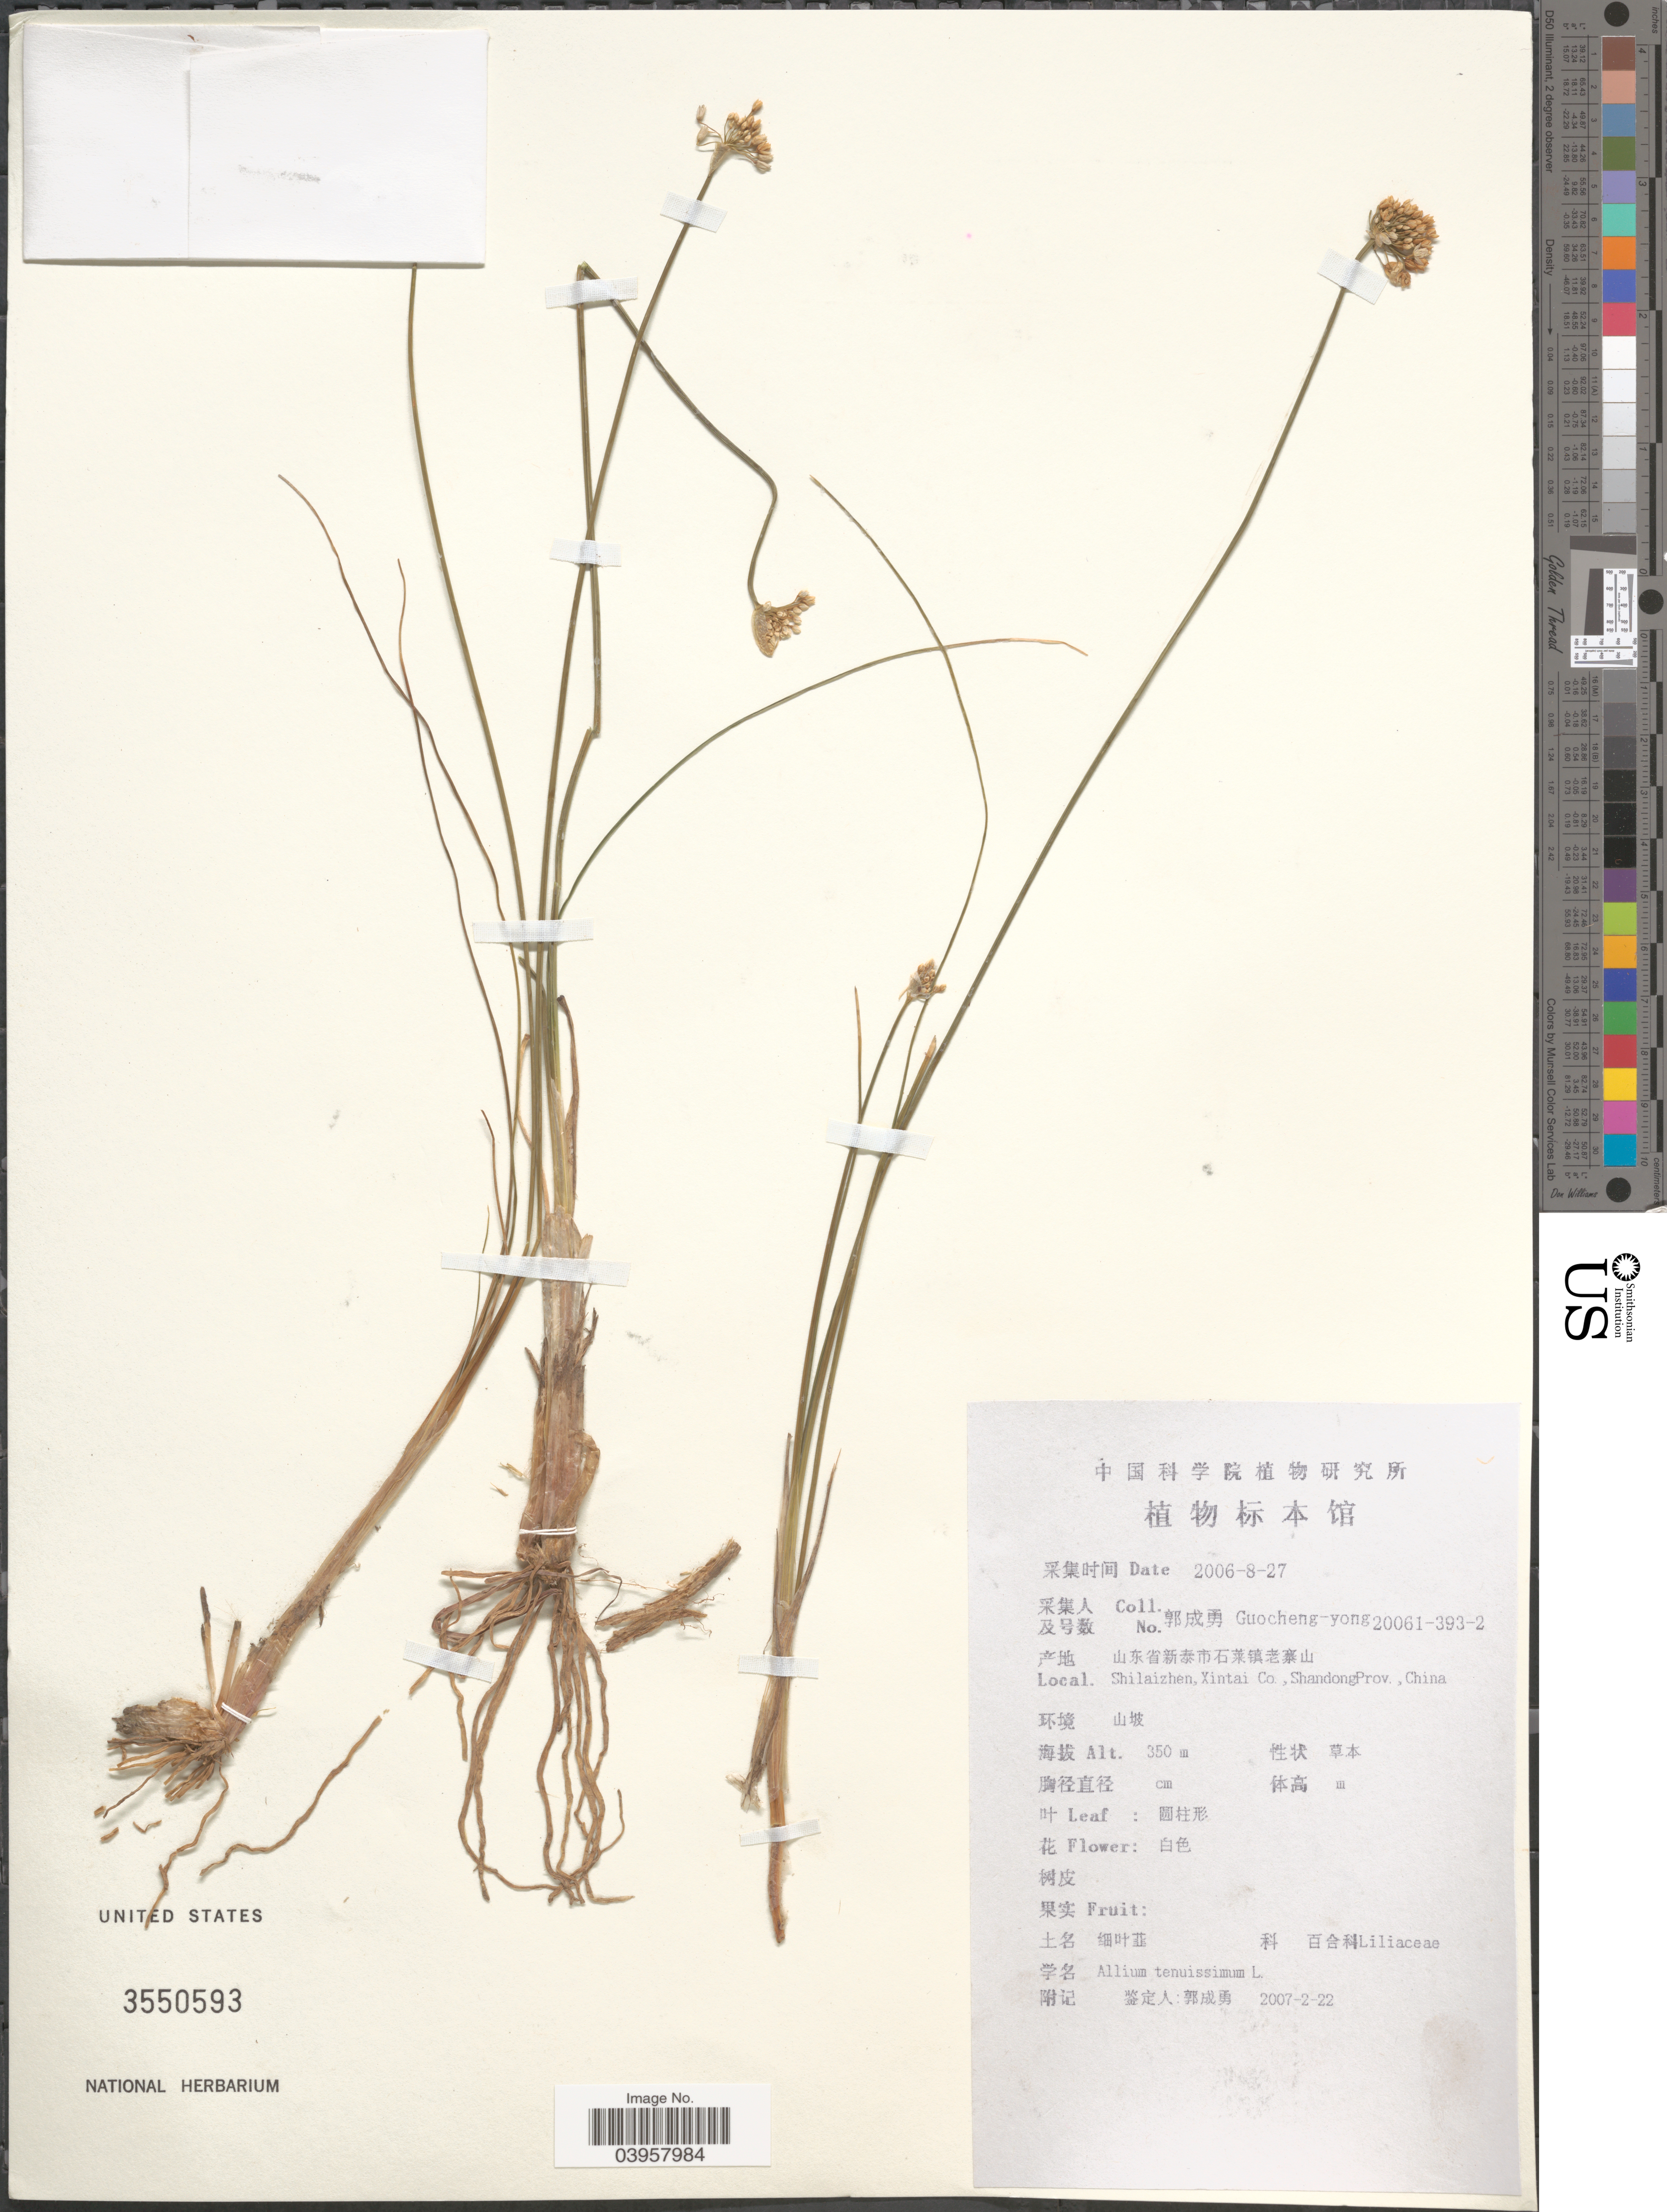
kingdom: Plantae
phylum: Tracheophyta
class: Liliopsida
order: Asparagales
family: Amaryllidaceae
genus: Allium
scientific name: Allium tenuissimum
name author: L.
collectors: Guo cheng-yong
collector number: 20061-393-2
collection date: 2006-08-27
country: China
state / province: Shandong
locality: Shilaizhen, Xintai Co.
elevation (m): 350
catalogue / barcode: US 3550593